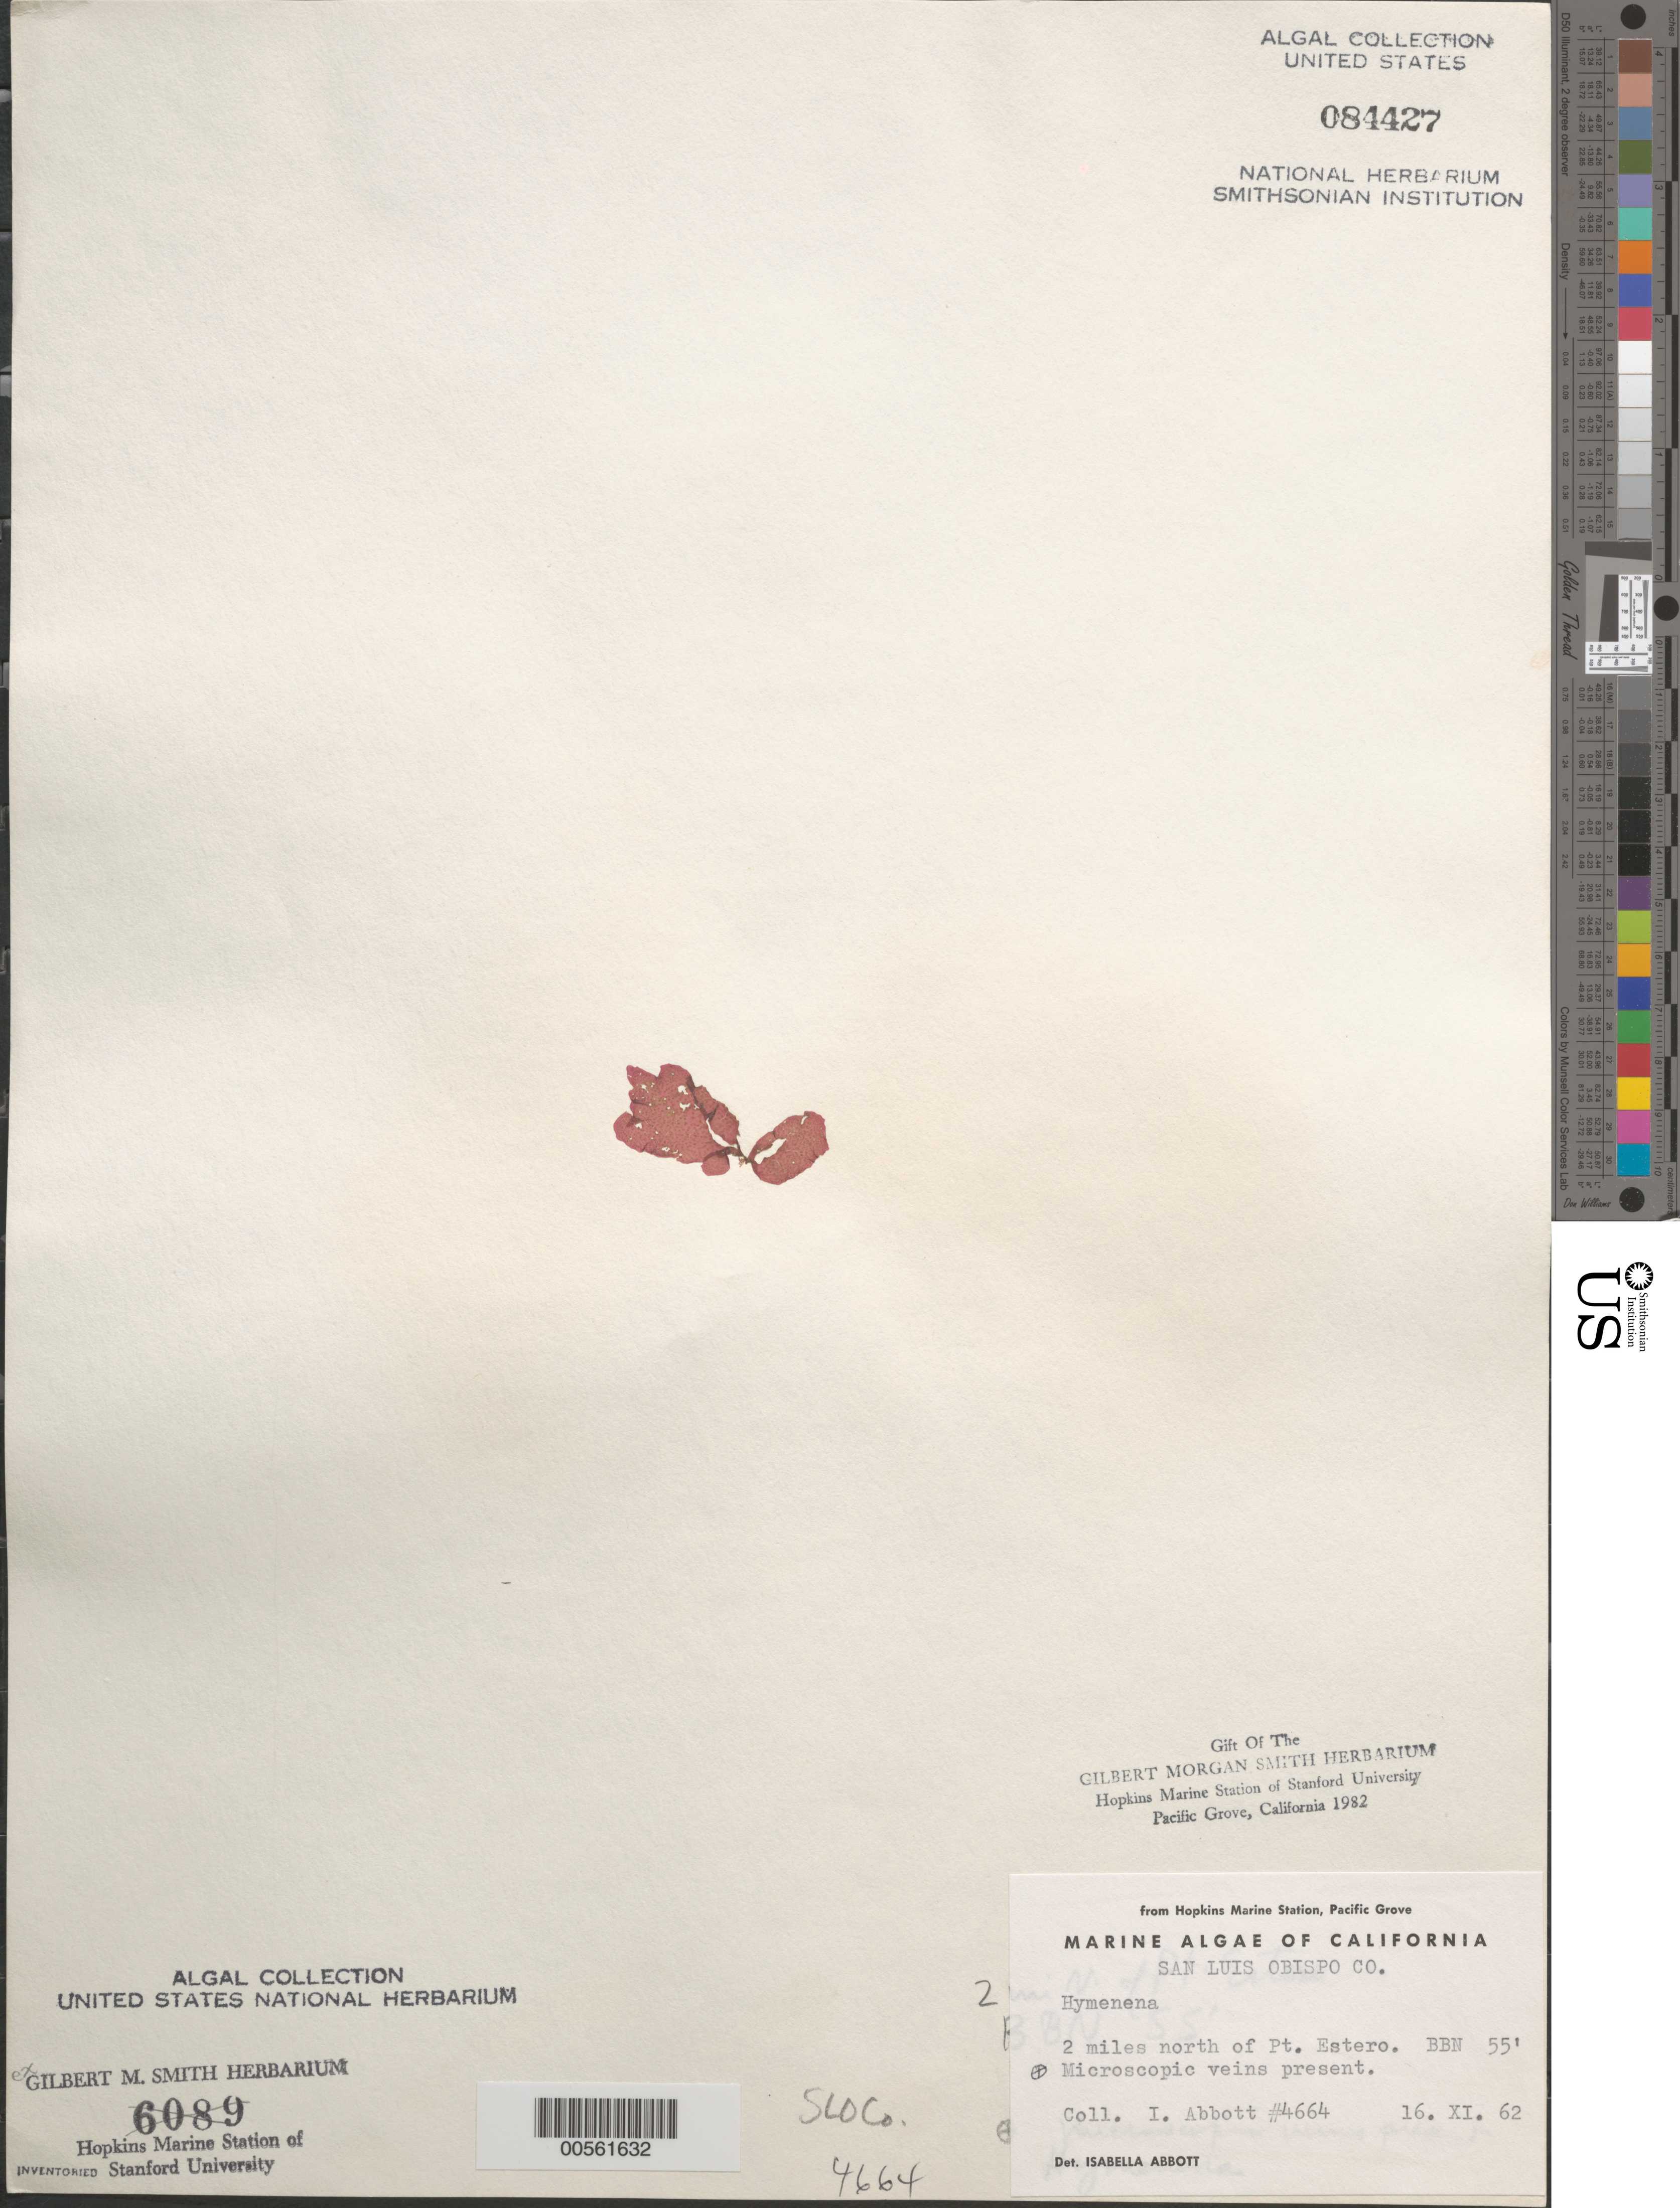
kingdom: Plantae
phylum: Rhodophyta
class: Florideophyceae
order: Ceramiales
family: Delesseriaceae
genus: Hymenena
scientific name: Hymenena sp.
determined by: Abbott, Isabella A.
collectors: I. A. Abbott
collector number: IAA 4664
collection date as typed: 16 Nov 1962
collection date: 1962-11-16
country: United States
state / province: California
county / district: San Luis Obispo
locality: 2 miles north of Point Estero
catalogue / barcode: US 84427